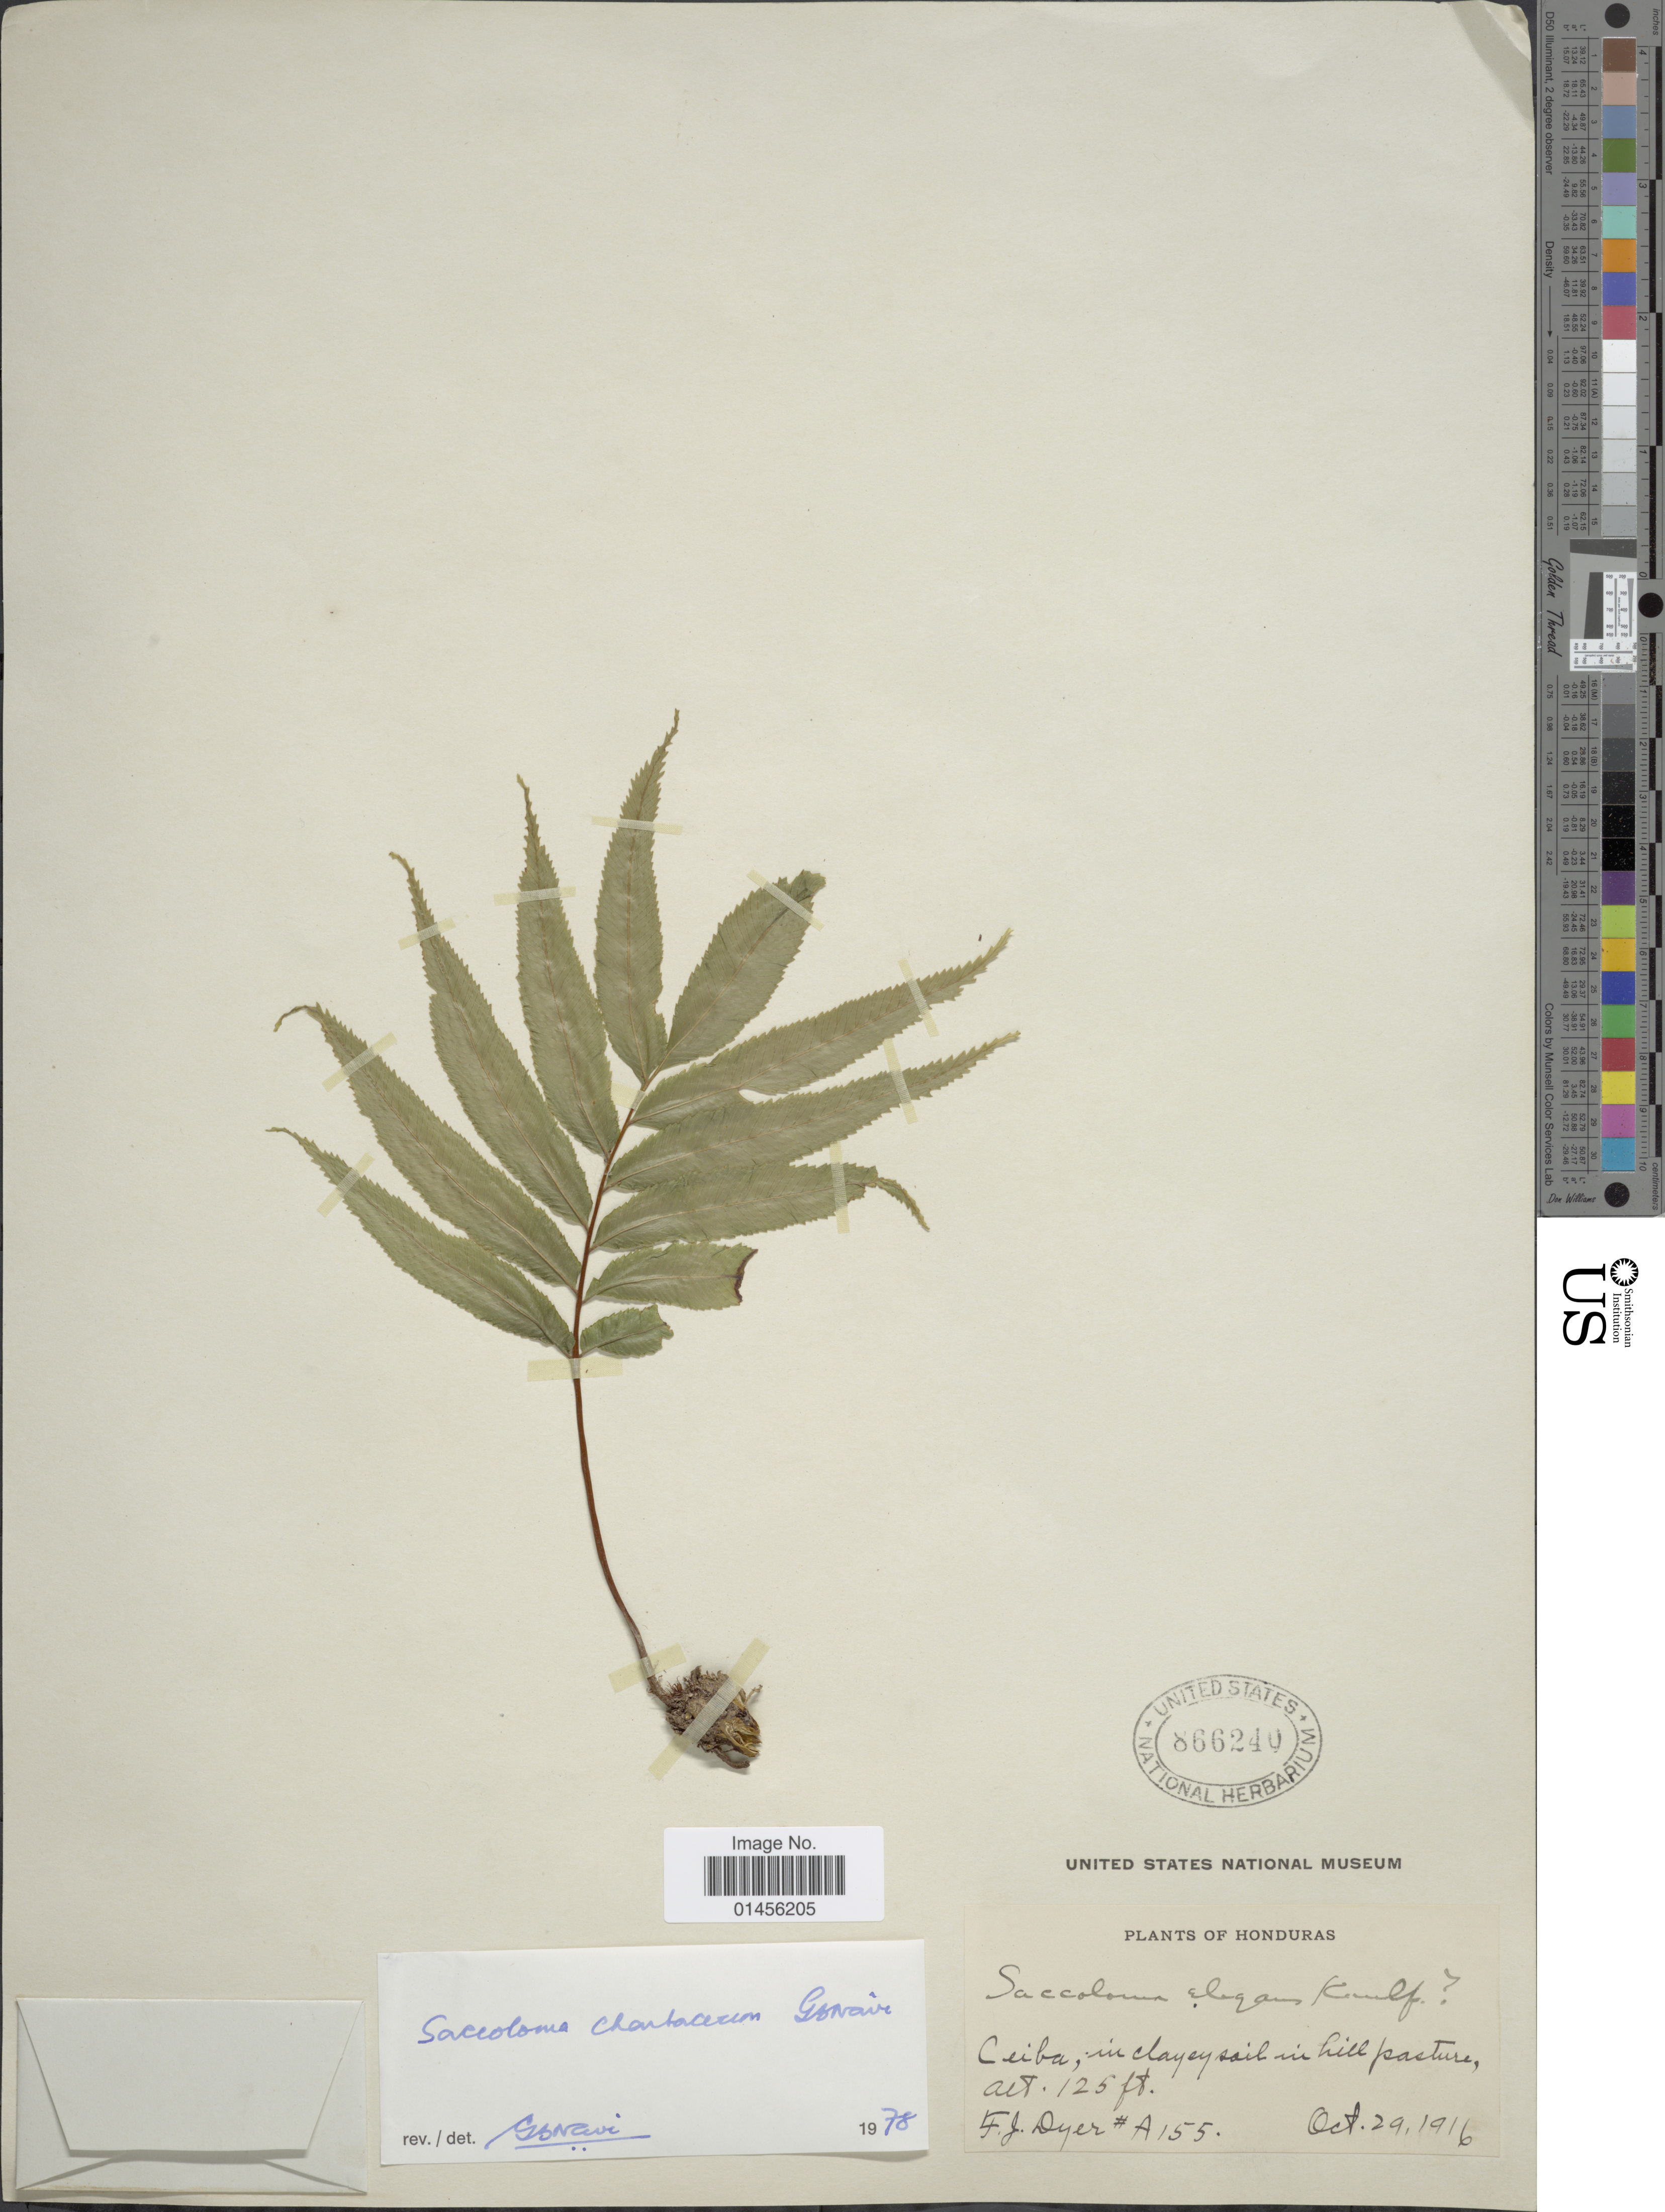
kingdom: Plantae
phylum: Tracheophyta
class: Polypodiopsida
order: Polypodiales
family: Saccolomataceae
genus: Saccoloma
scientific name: Saccoloma elegans subsp. chartaceum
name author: Cremers & K.U. Kramer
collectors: F. J. Dyer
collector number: A 155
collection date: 1916-10-29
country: Honduras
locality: Ceiba, in clayey soil in hill pasture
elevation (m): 38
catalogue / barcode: US 866240